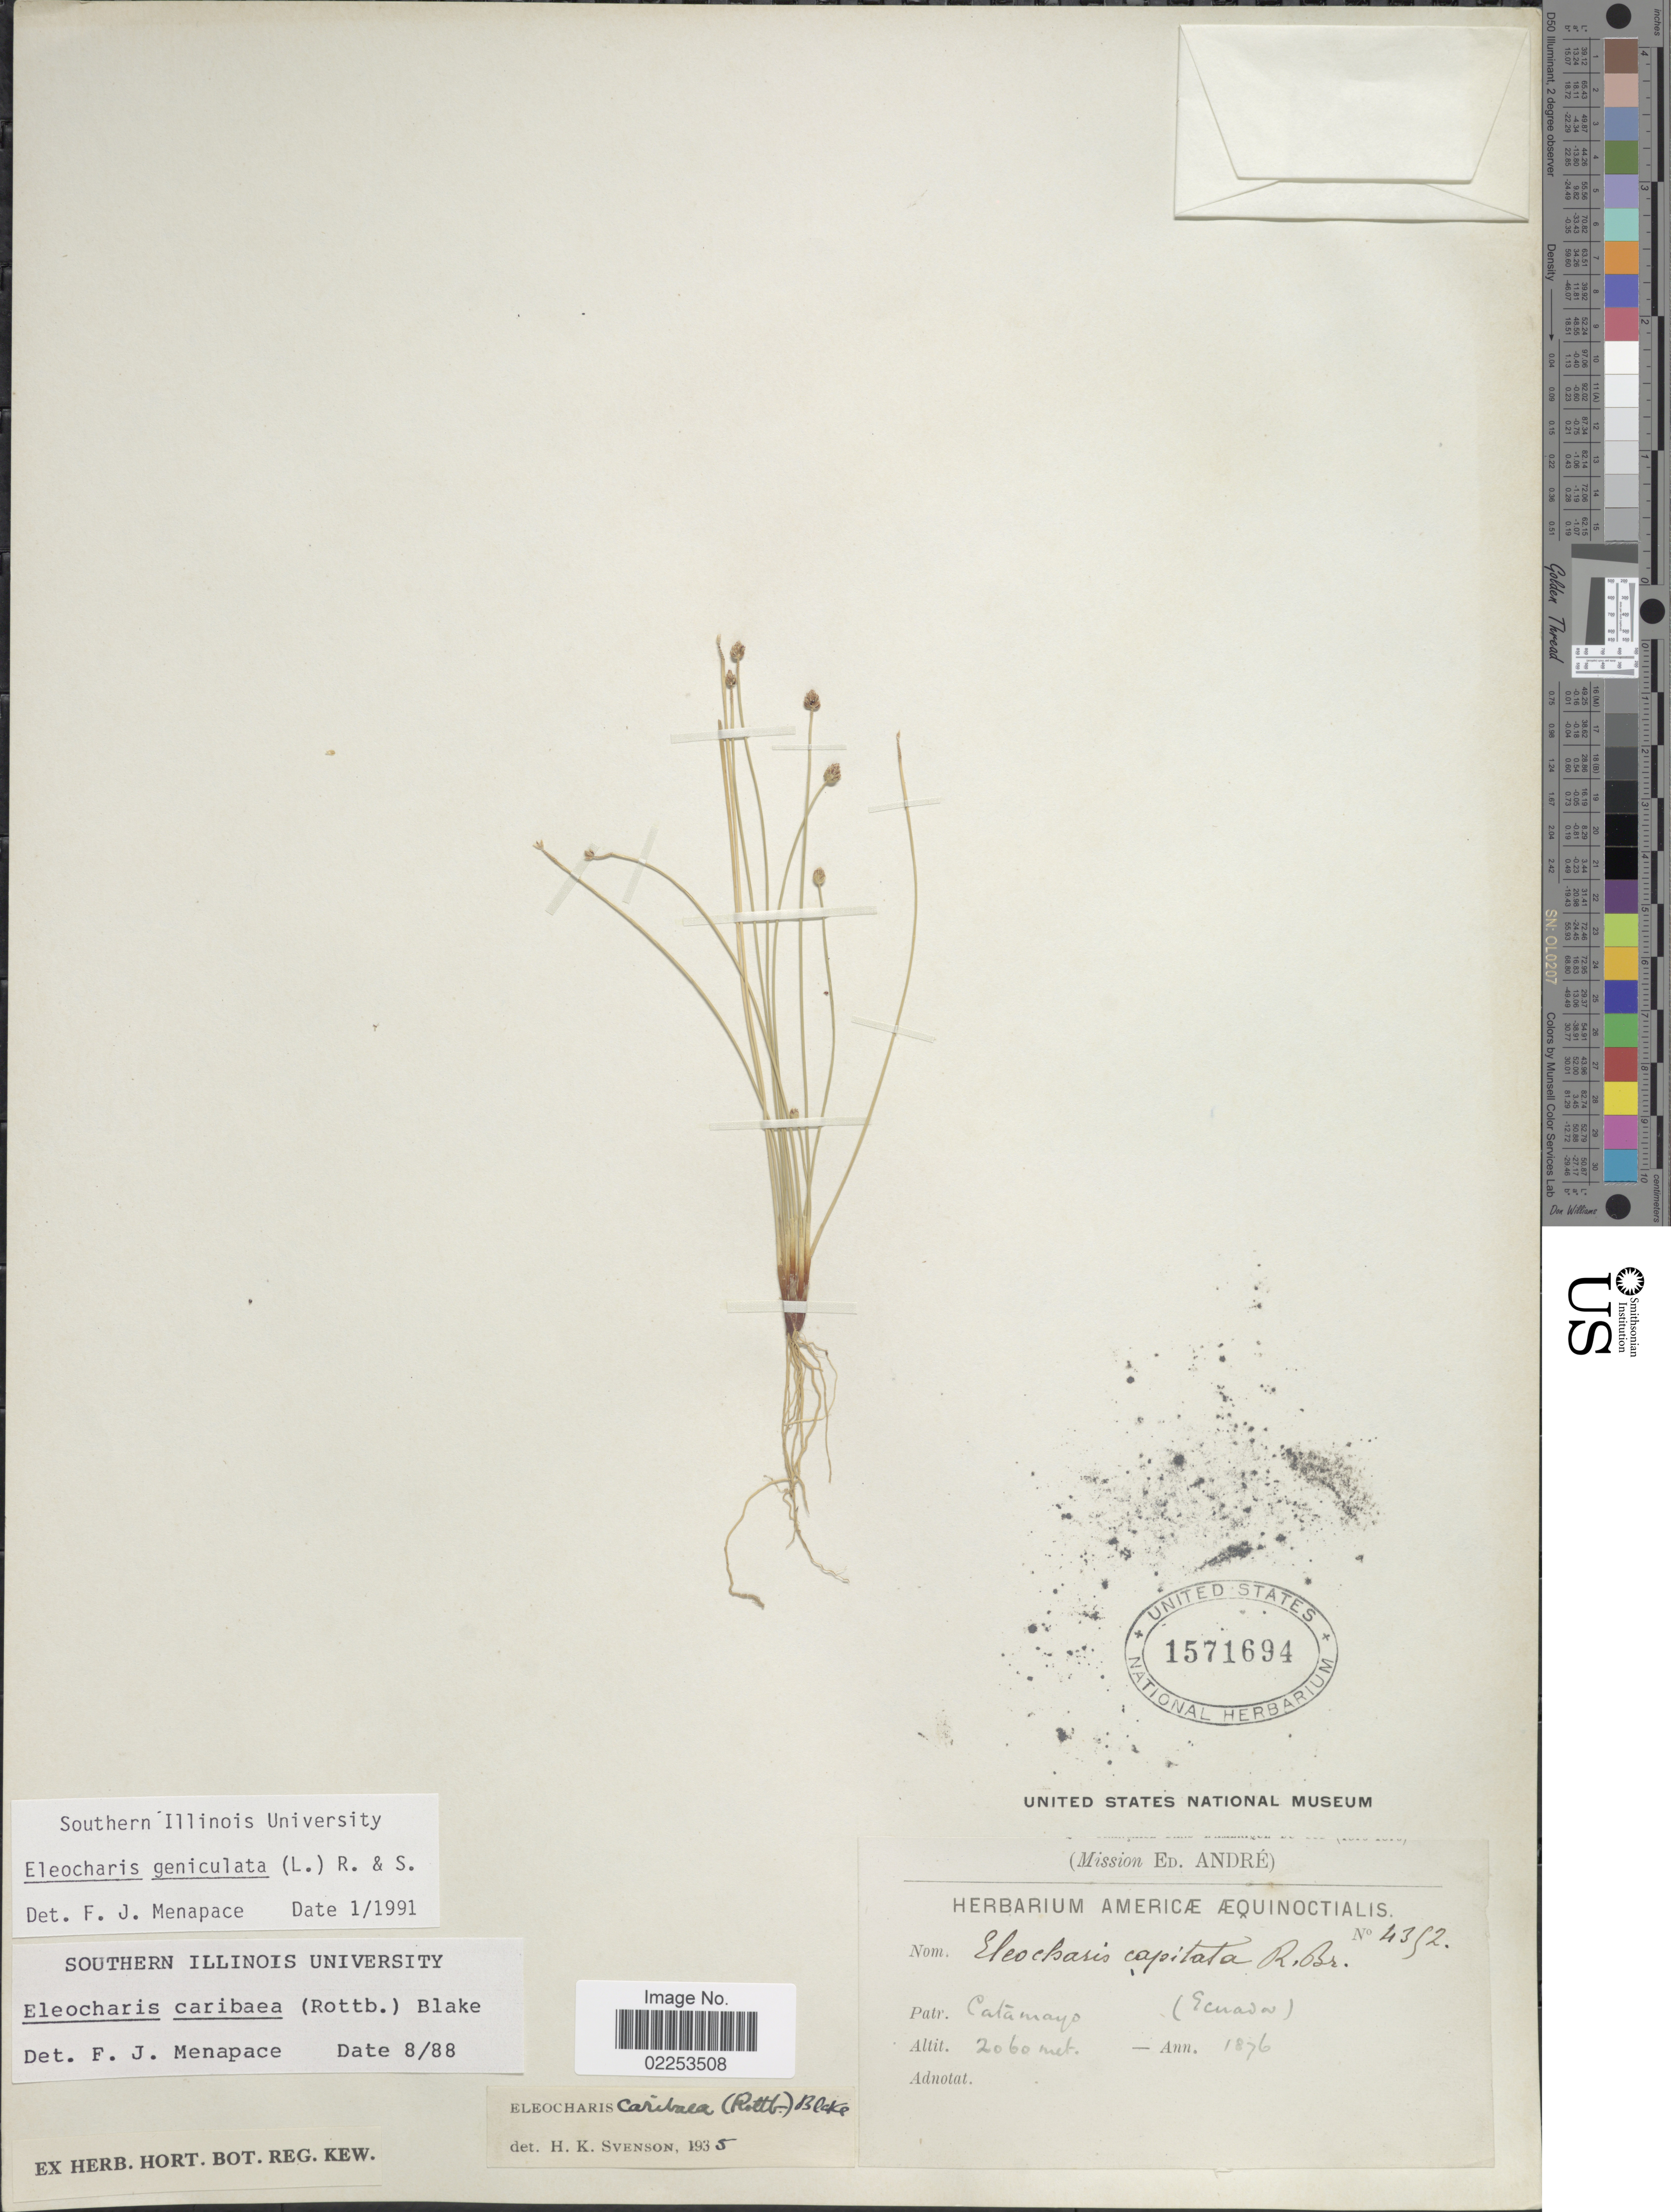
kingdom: Plantae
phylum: Tracheophyta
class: Liliopsida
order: Poales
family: Cyperaceae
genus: Eleocharis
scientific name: Eleocharis geniculata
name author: (L.) Roem. & Schult.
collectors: É. F. André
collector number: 4352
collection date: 1876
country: Ecuador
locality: Patr. Catamayo, (Ecuador)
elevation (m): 2060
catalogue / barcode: US 1571694